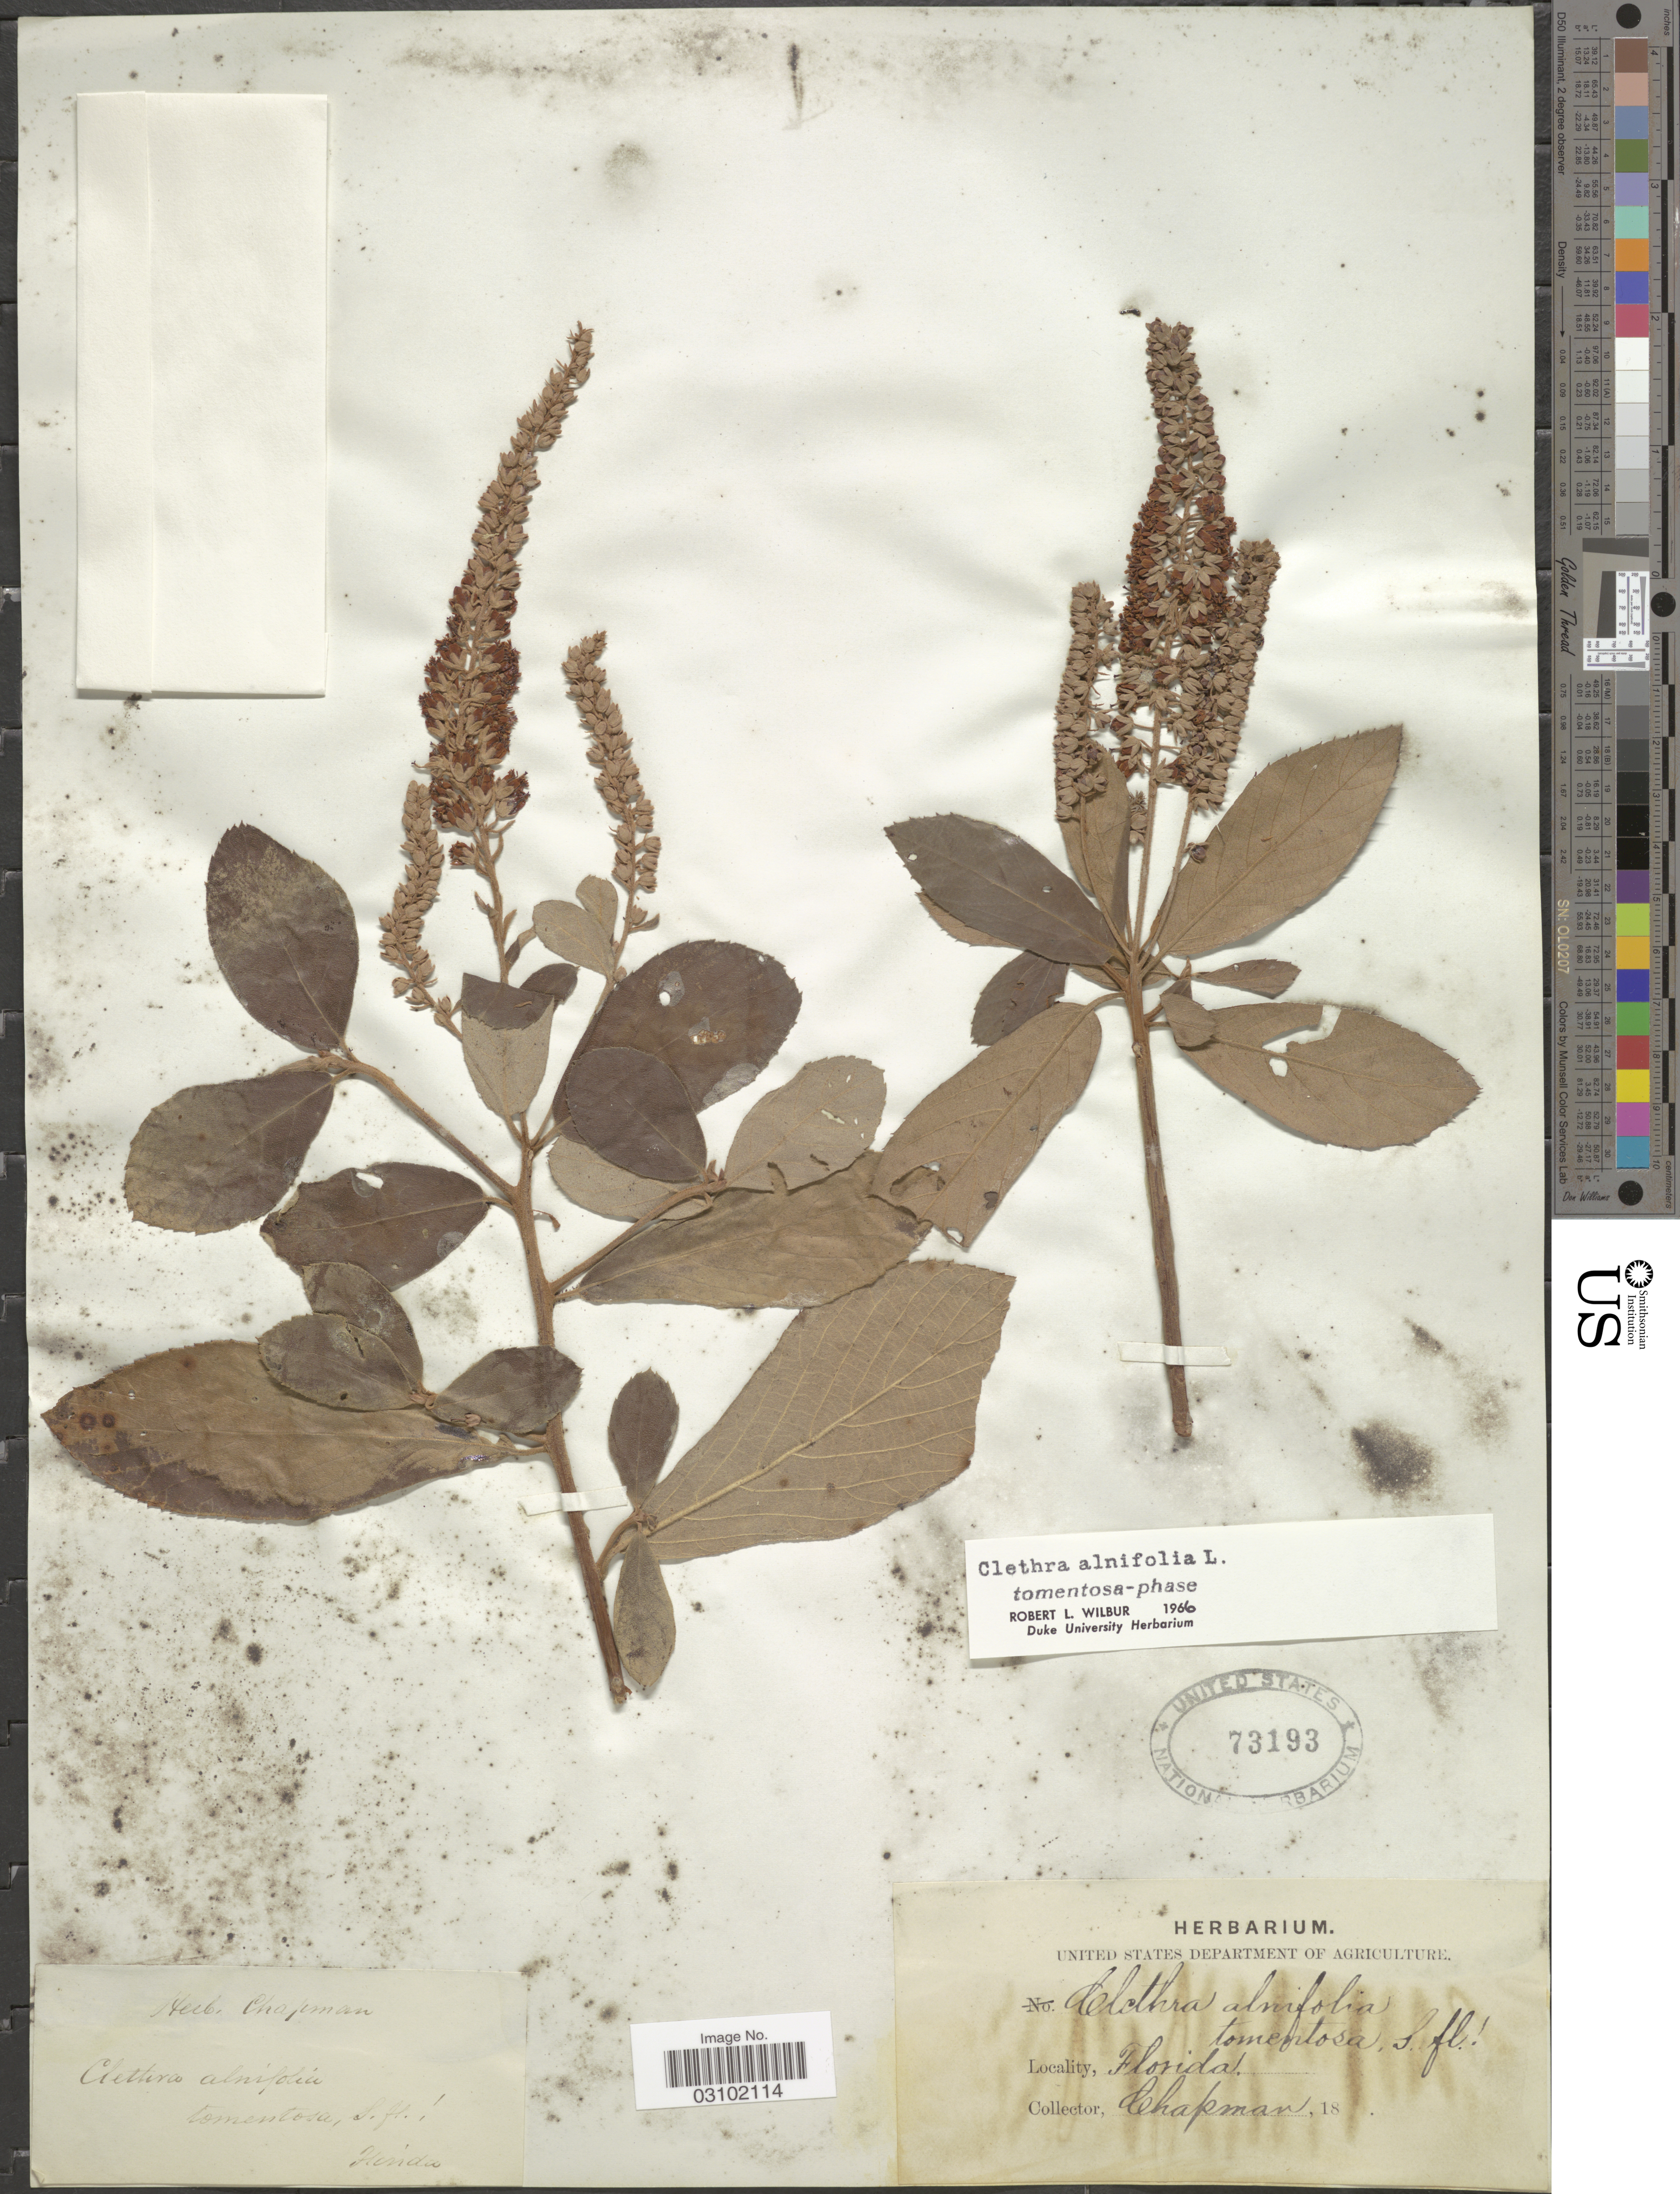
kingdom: Plantae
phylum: Tracheophyta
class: Magnoliopsida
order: Ericales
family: Clethraceae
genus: Clethra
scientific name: Clethra alnifolia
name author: L.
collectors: A. Chapman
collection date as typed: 18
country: United States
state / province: Florida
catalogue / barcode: US 73193